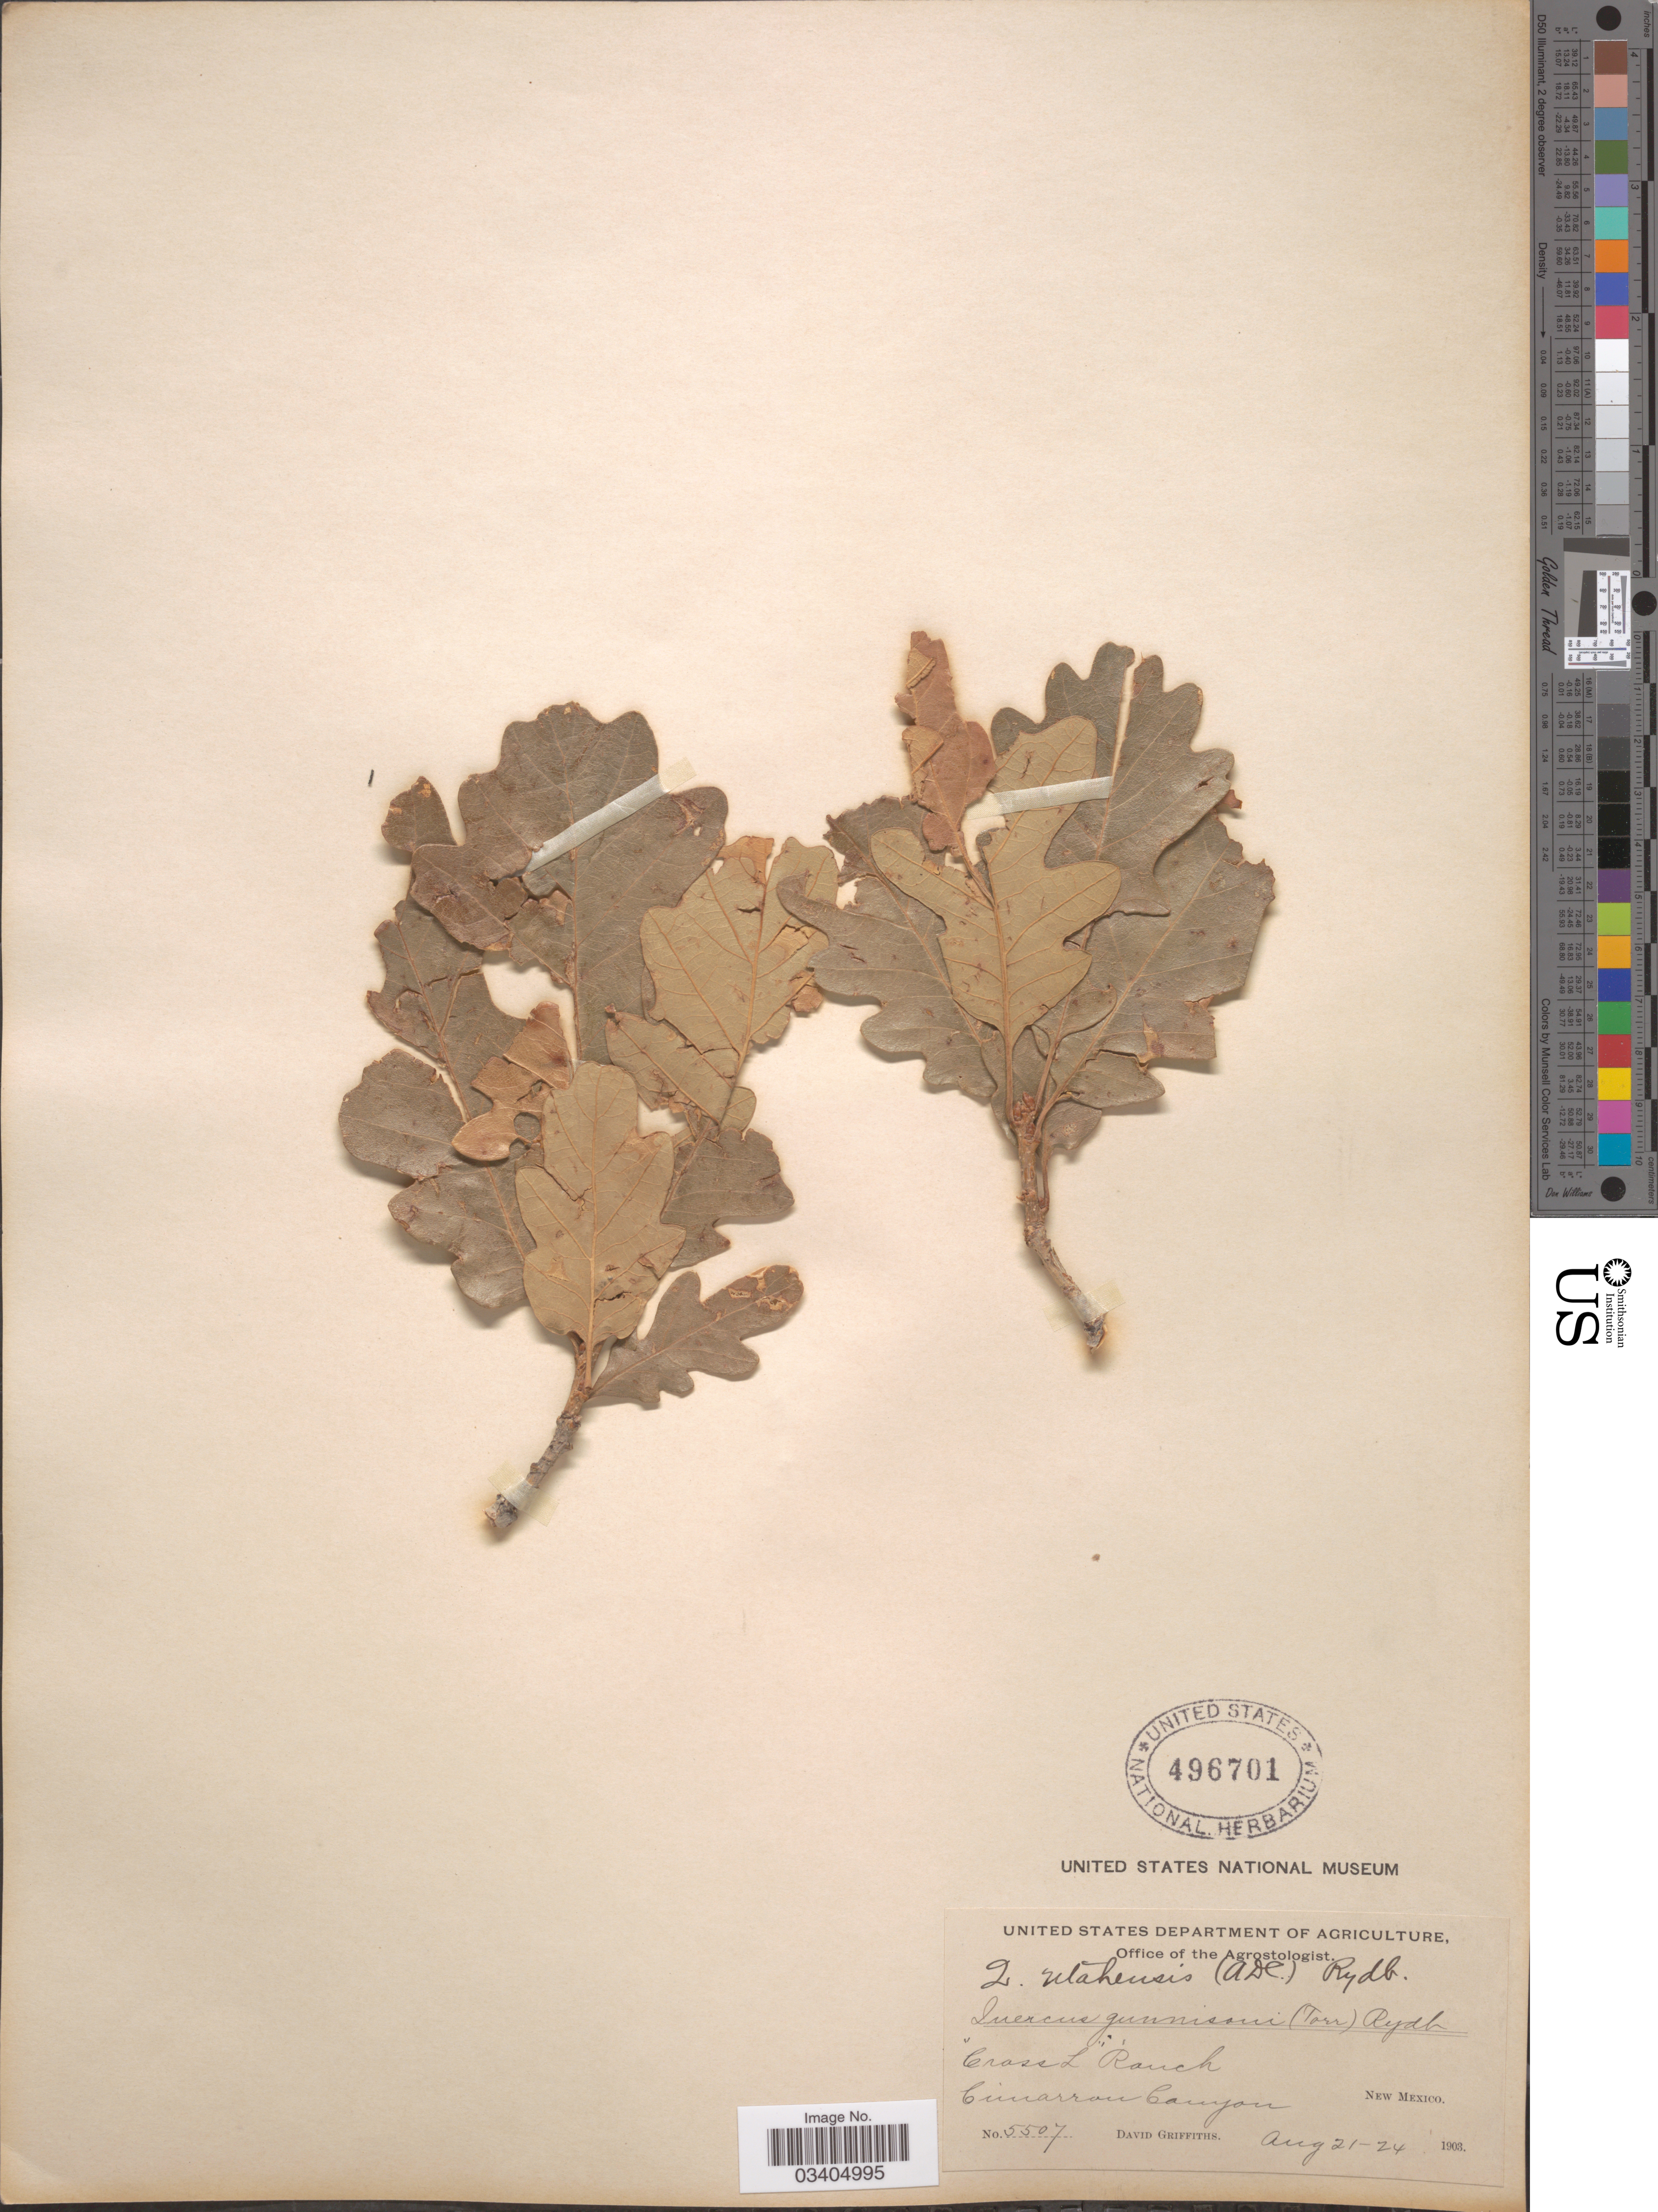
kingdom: Plantae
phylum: Tracheophyta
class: Magnoliopsida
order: Fagales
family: Fagaceae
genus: Quercus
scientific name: Quercus gambelii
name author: Nutt.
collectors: D. Griffiths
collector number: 5507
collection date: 1903-08-21/1903-08-24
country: United States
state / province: New Mexico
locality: Cross L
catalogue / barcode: US 496701